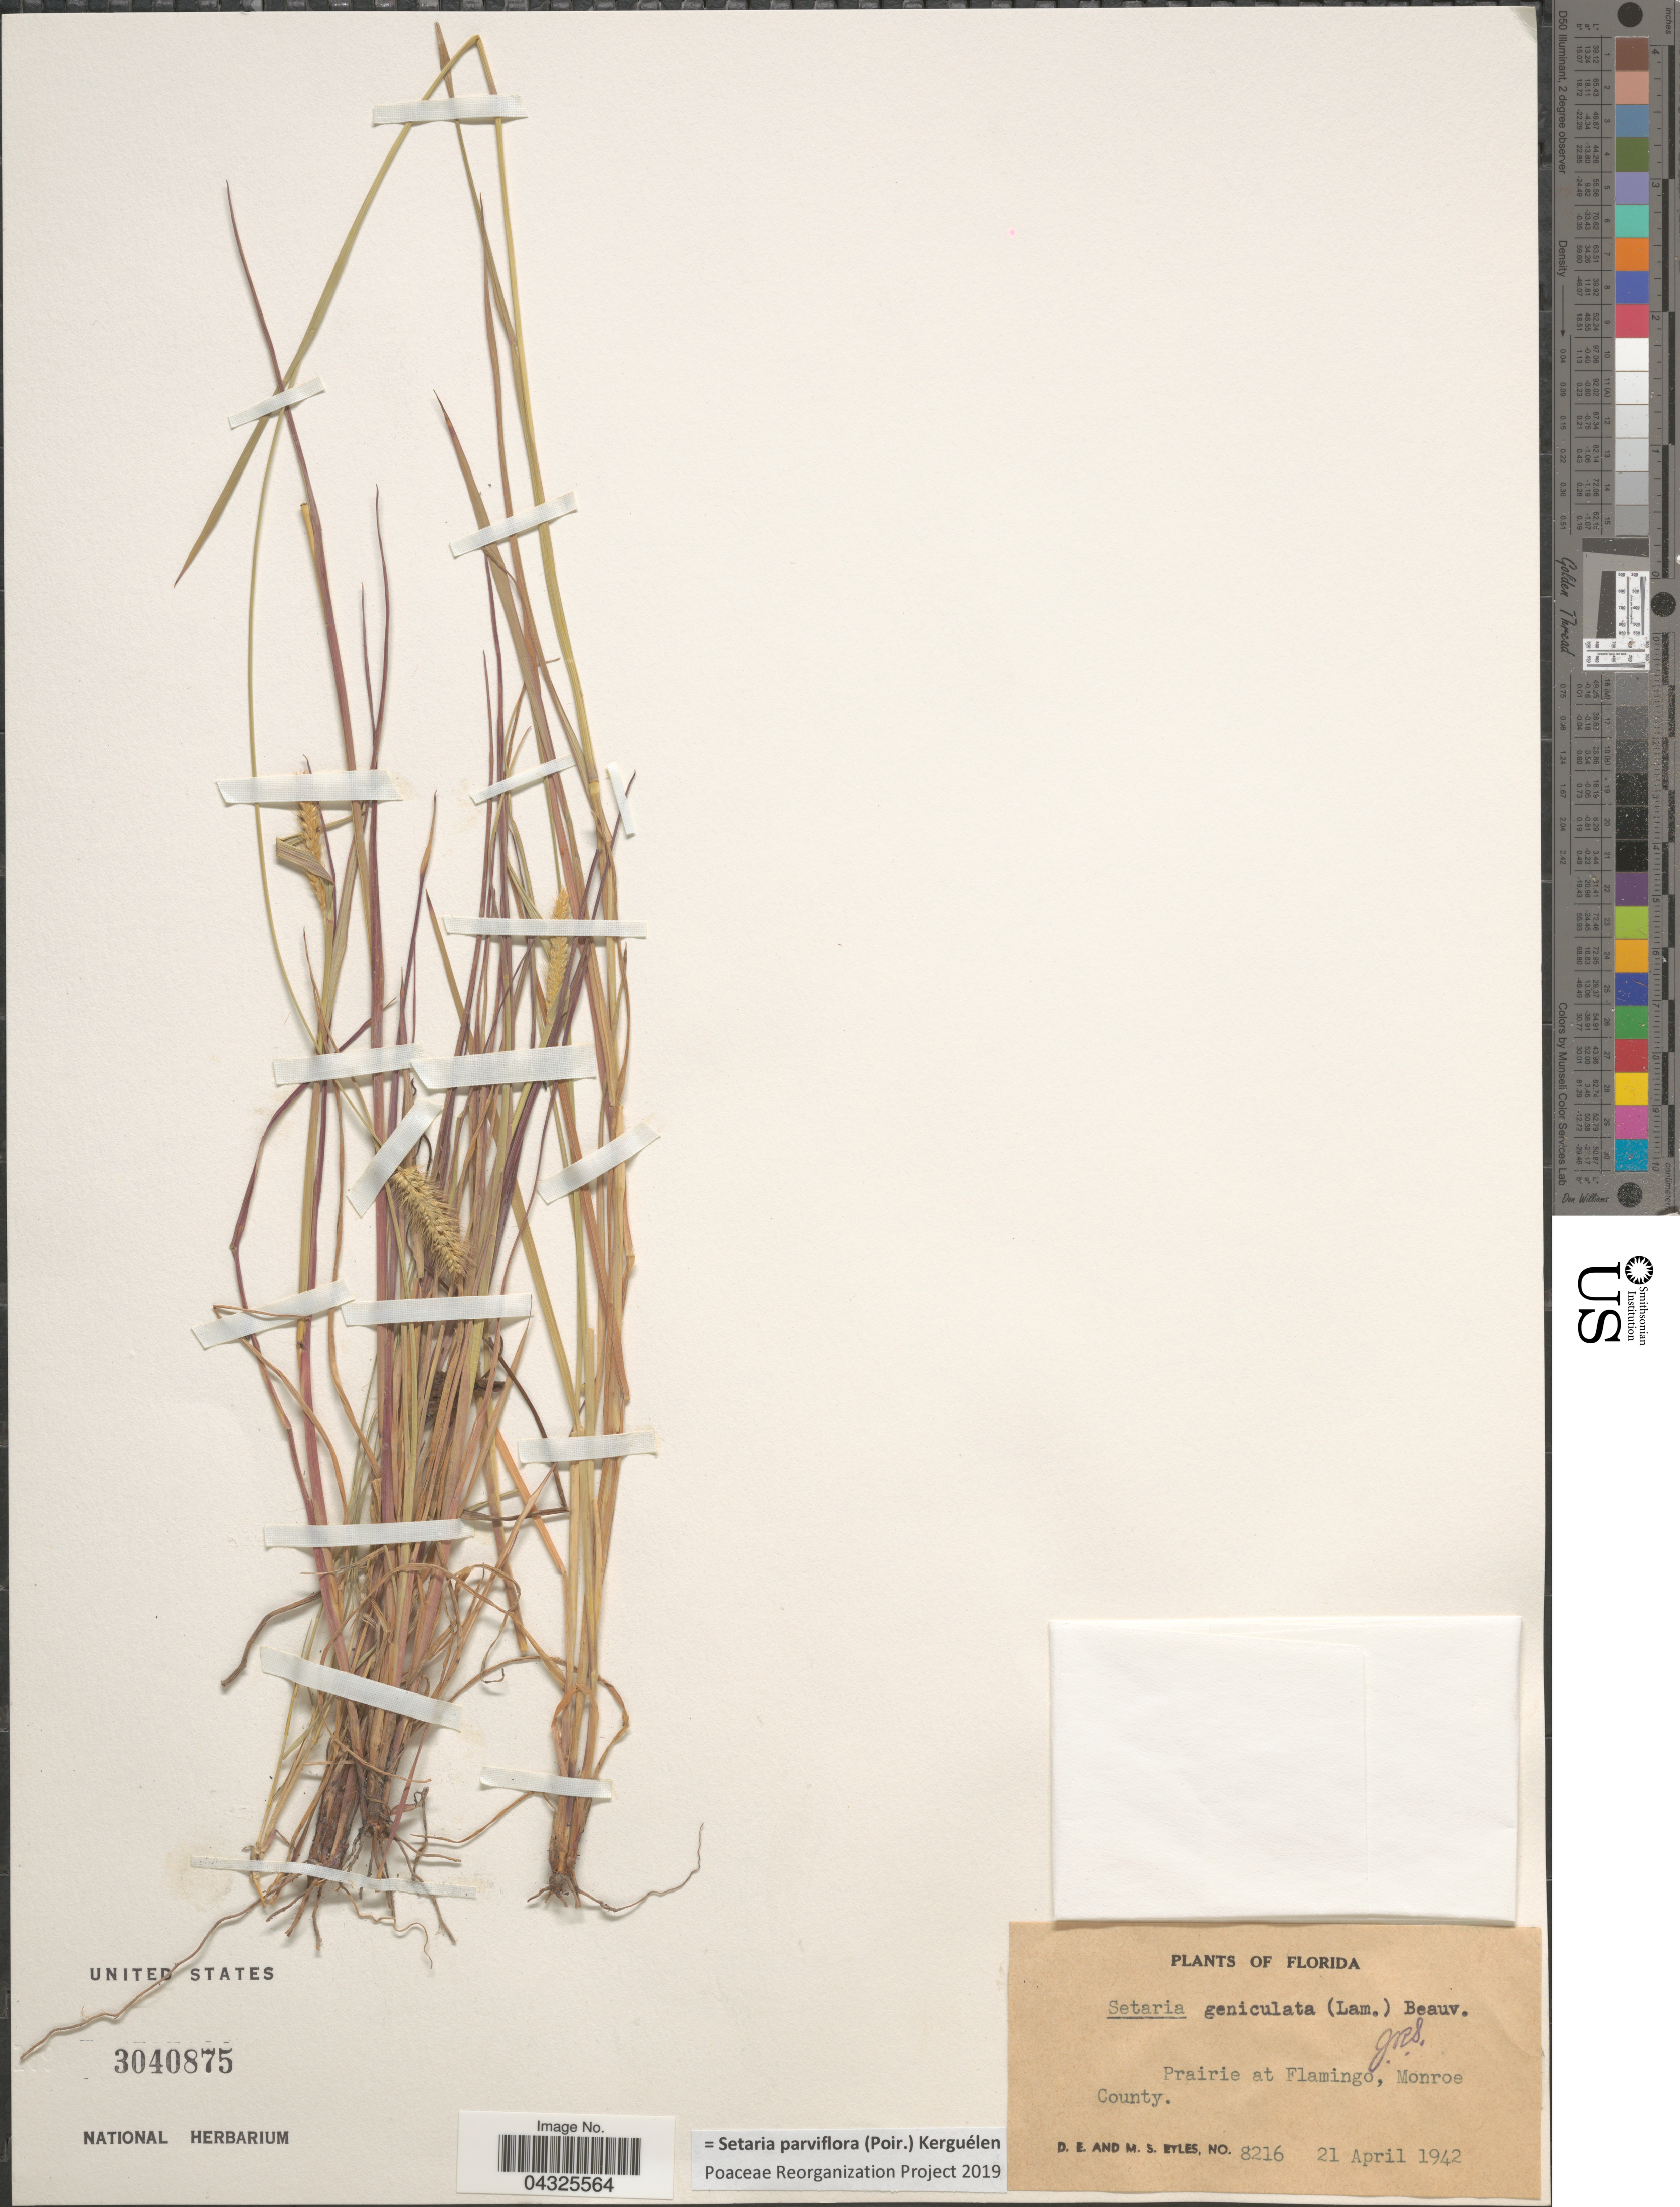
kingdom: Plantae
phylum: Tracheophyta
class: Liliopsida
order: Poales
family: Poaceae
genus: Setaria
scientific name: Setaria parviflora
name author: (Poir.) Kerguélen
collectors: D. Eyles & M. Eyles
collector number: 8216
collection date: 1942-04-21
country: United States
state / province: Florida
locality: Prairie at Flamingo, Monroe County.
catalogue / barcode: US 3040875